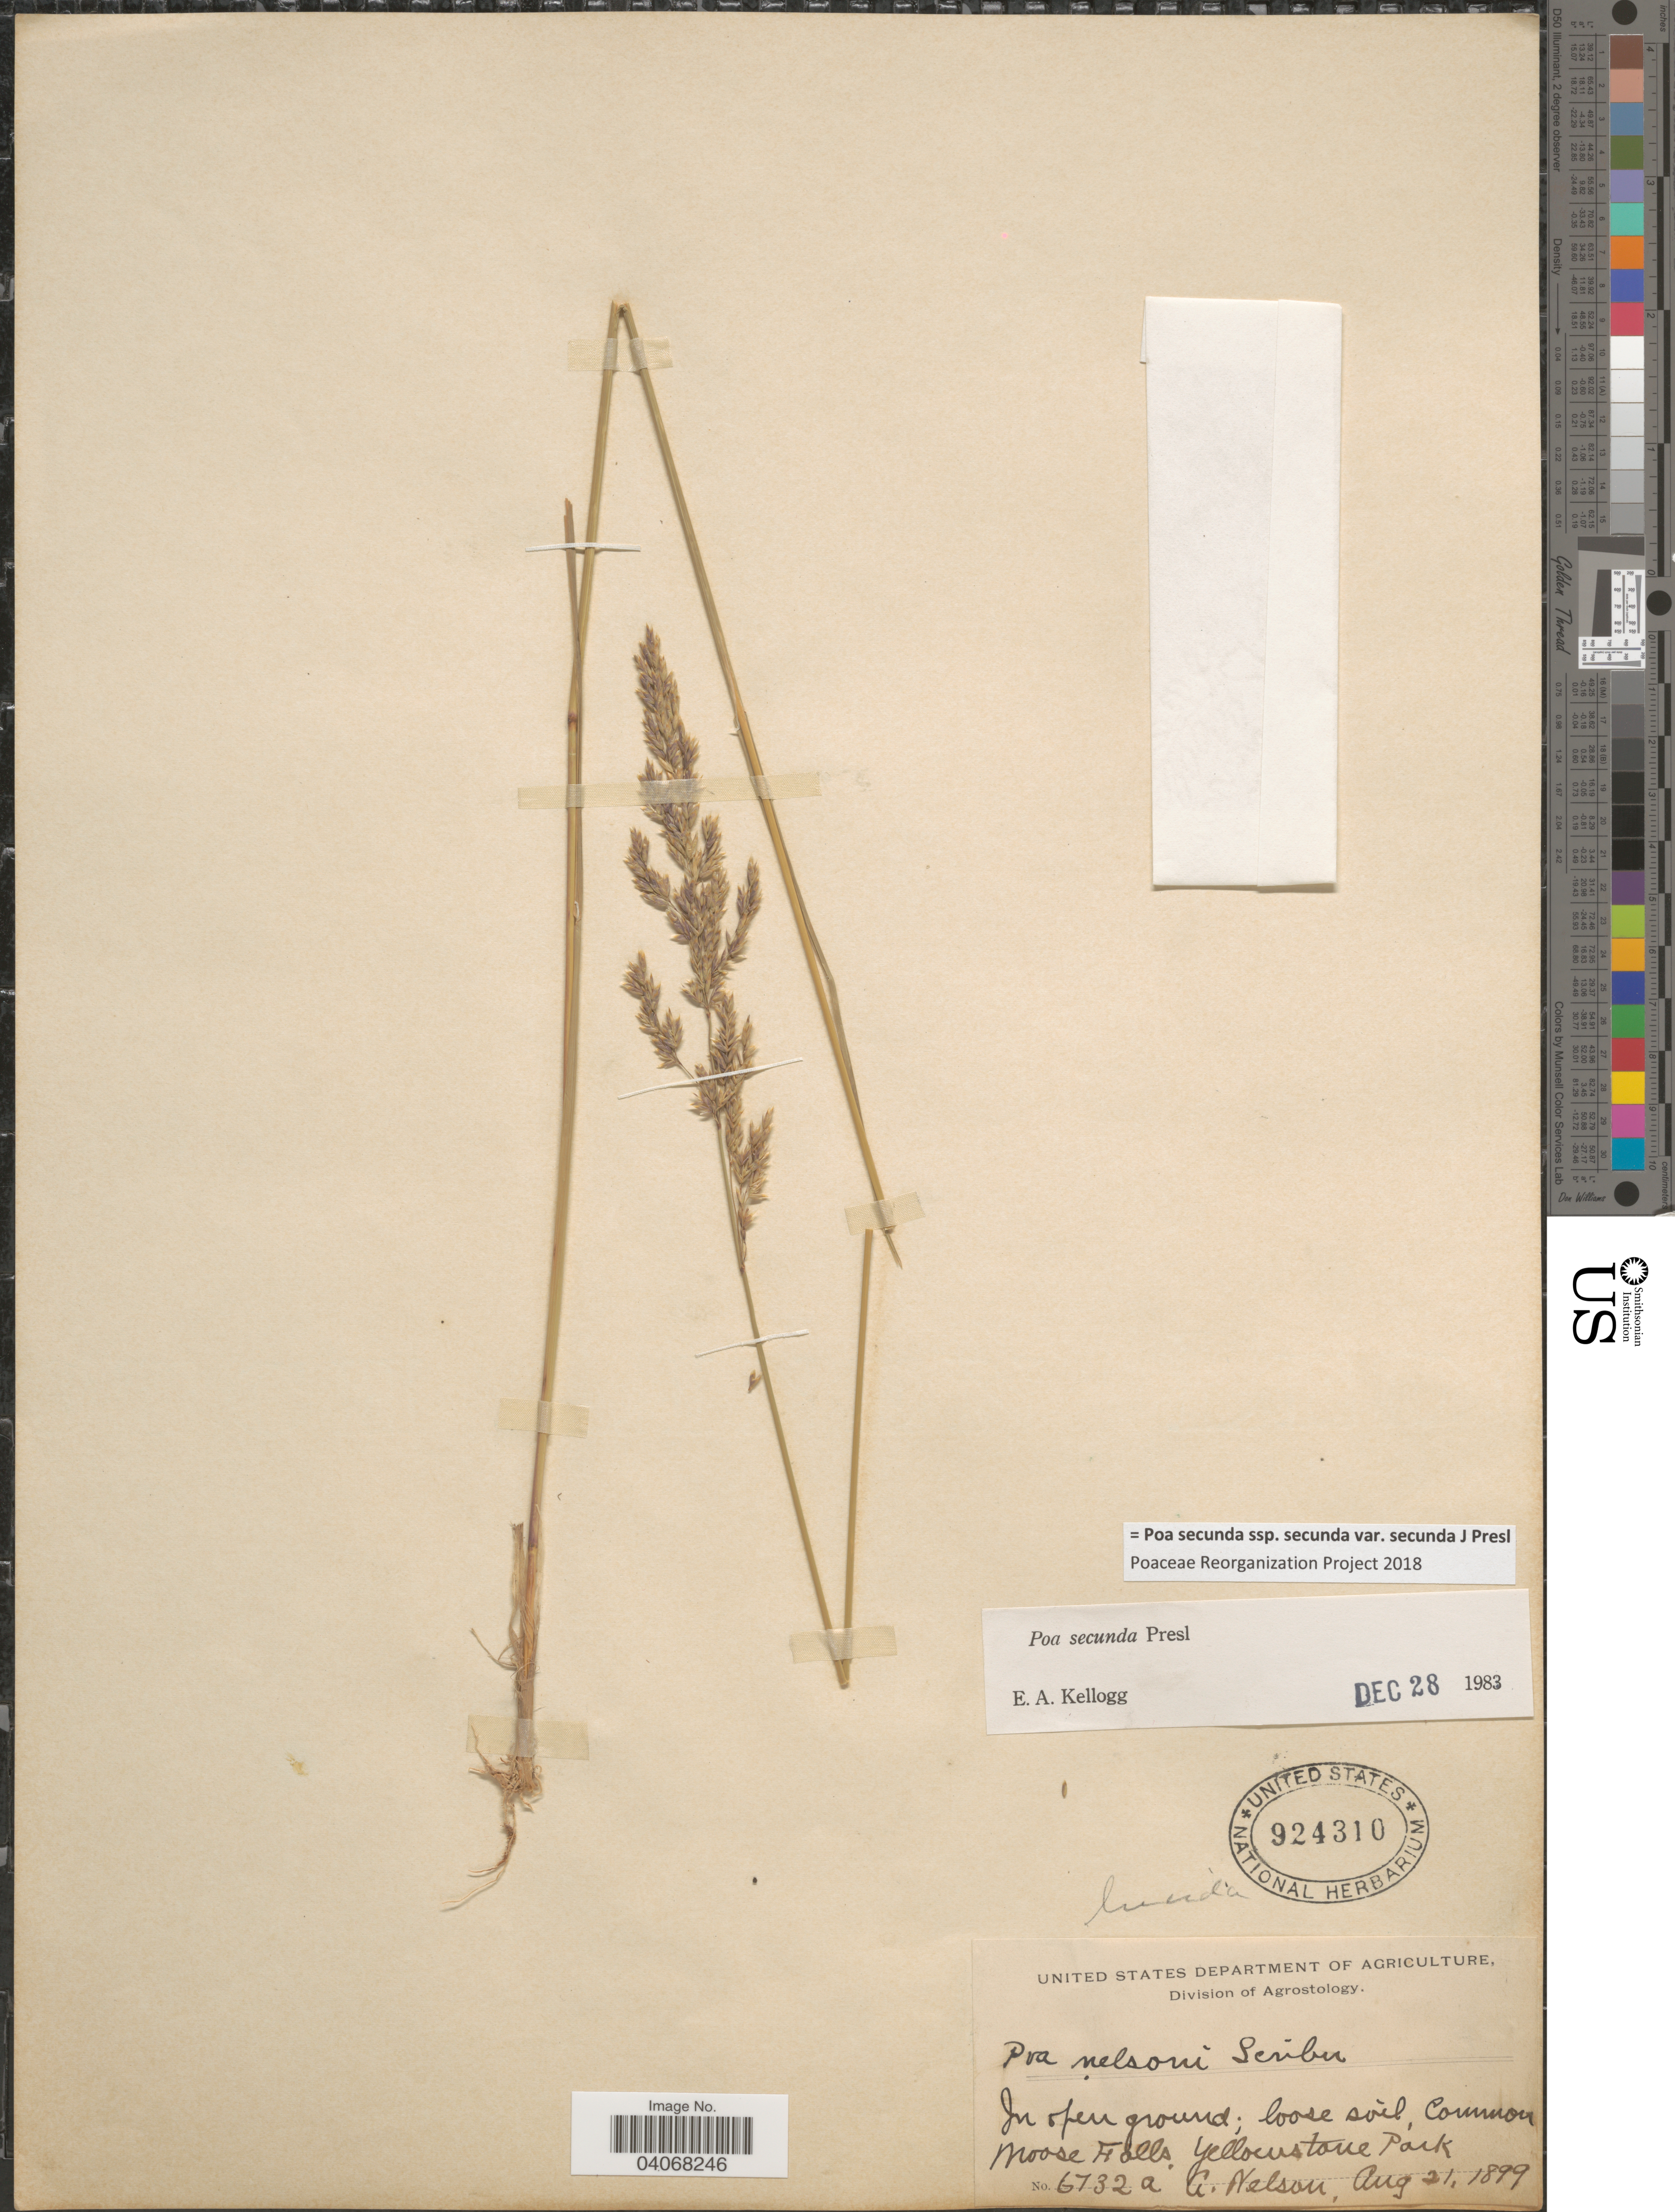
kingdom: Plantae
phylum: Tracheophyta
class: Liliopsida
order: Poales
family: Poaceae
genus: Poa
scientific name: Poa secunda subsp. secunda var. secunda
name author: J. Presl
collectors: A. Nelson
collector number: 6732a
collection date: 1899-08-21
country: United States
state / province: Wyoming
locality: In open ground; loose soil, common. Moose Falls, Yellowstone Park.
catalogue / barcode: US 924310